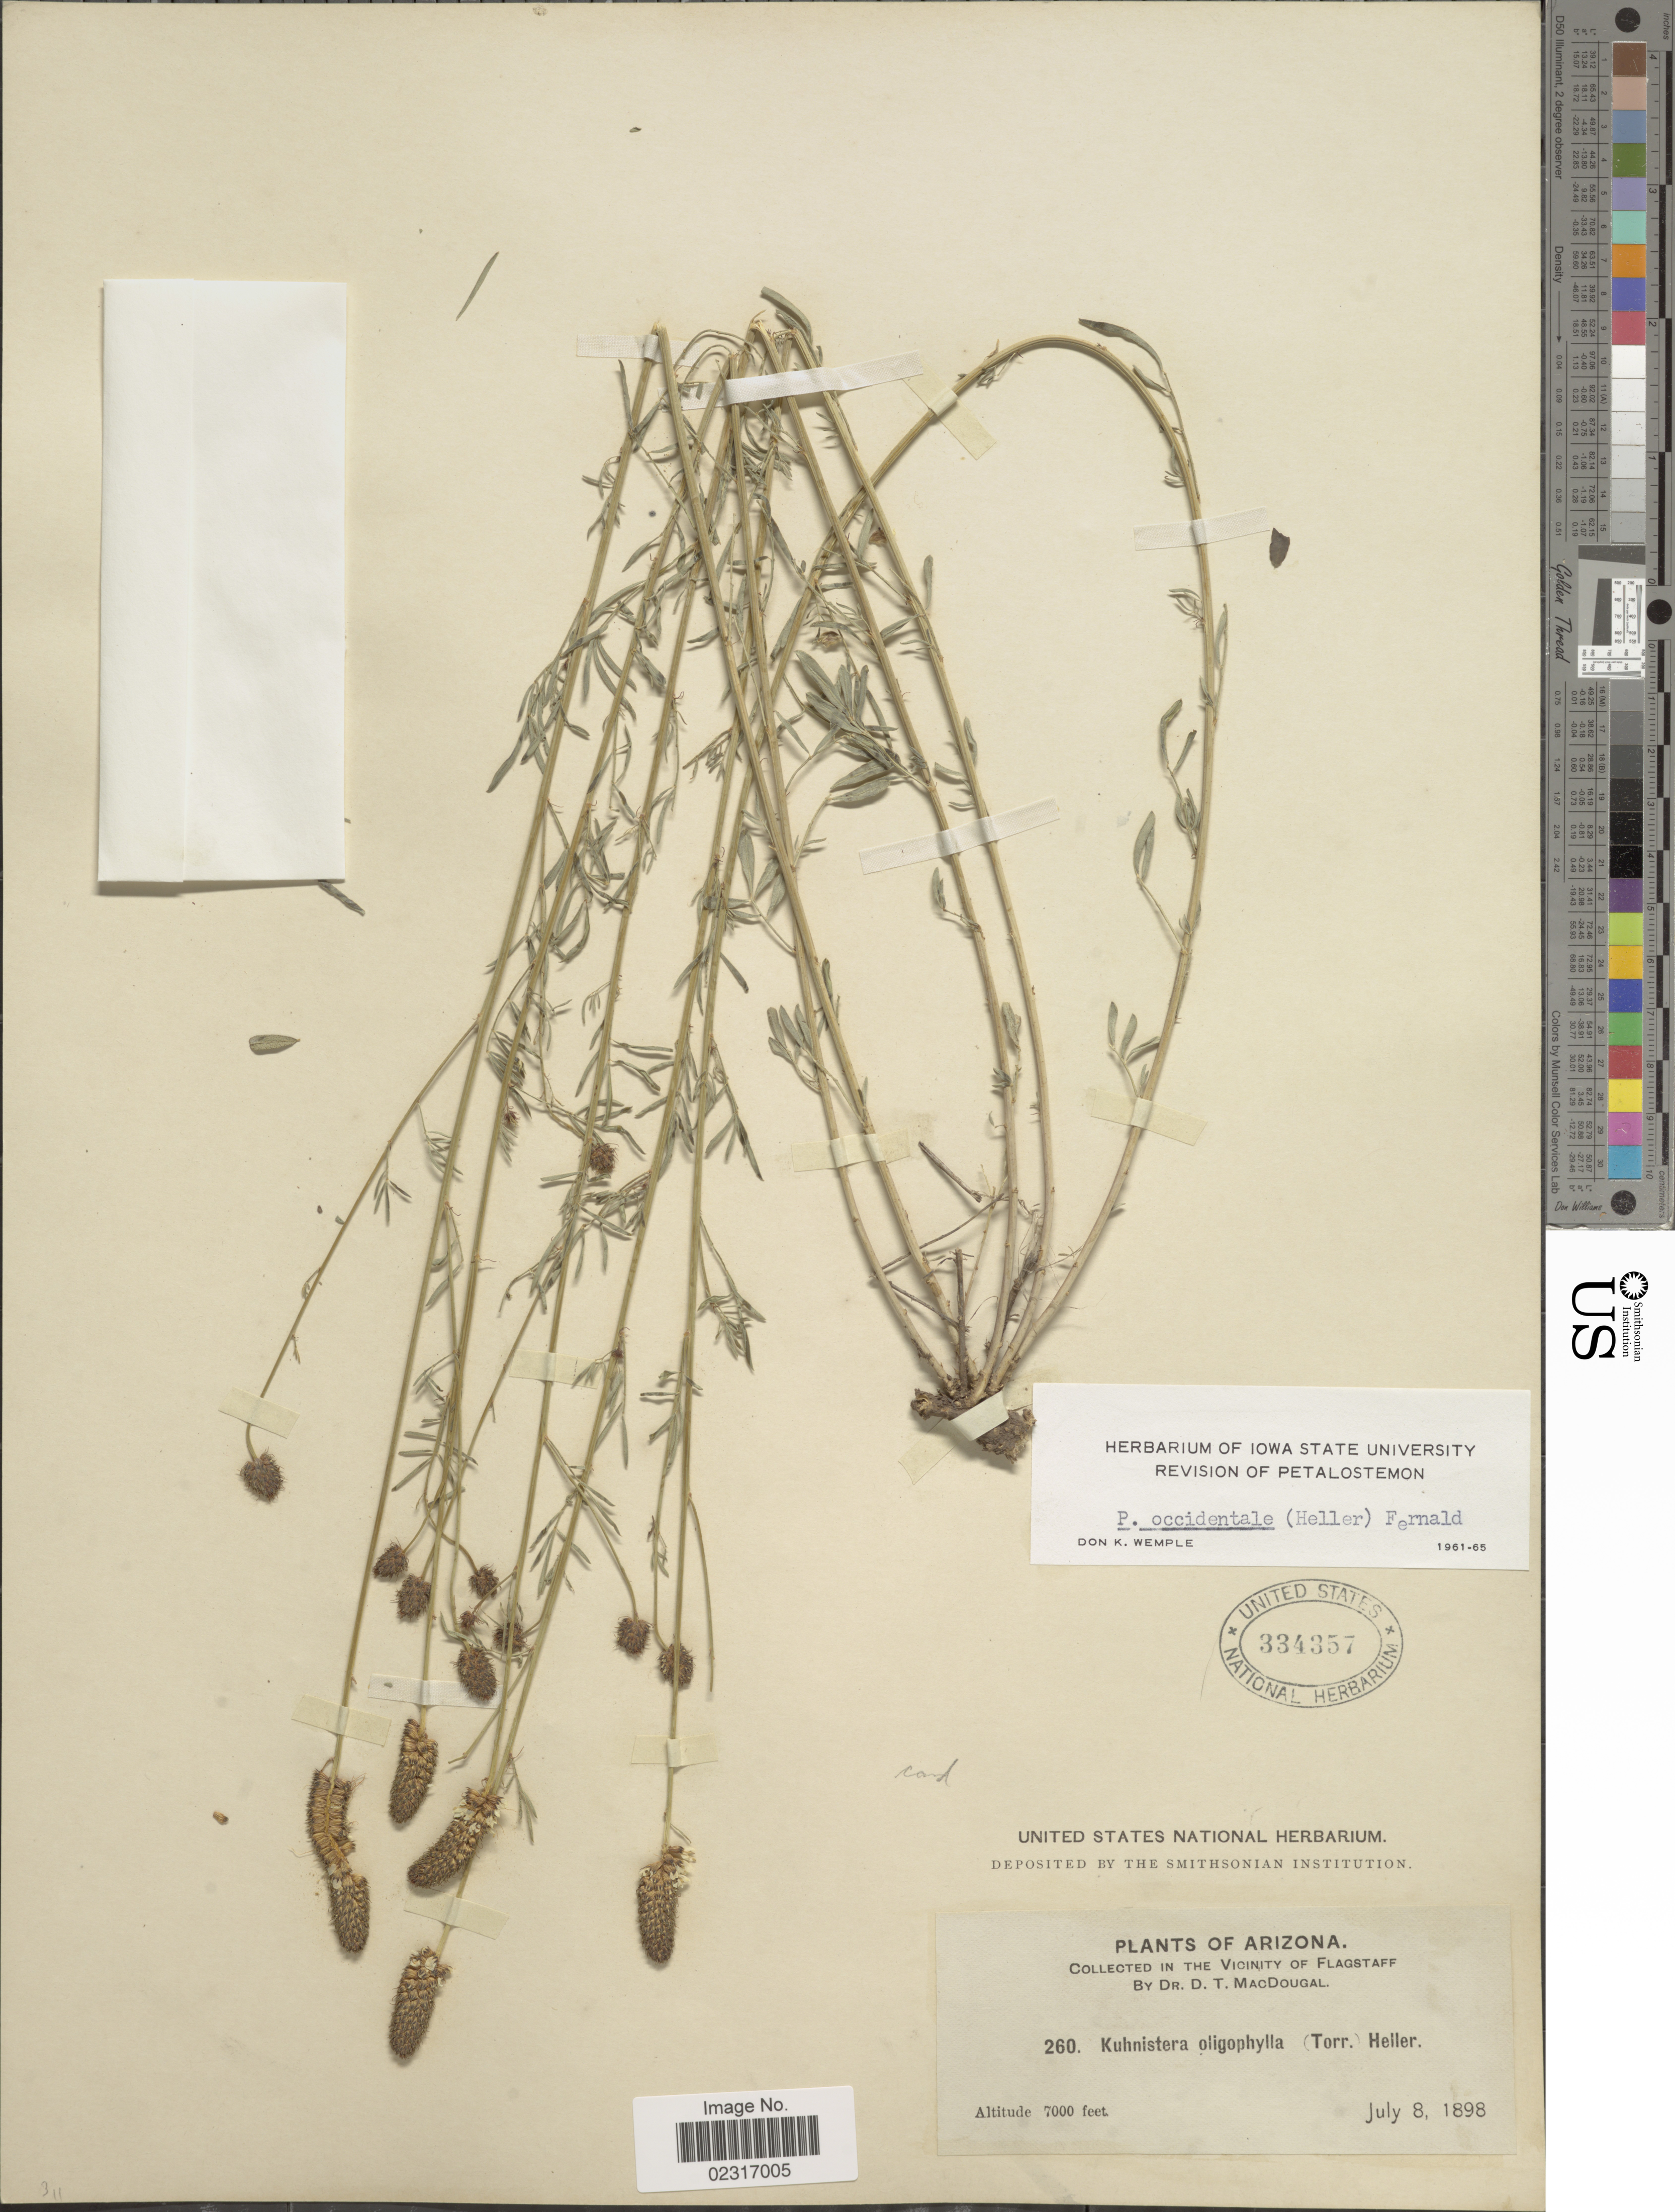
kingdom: Plantae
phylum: Tracheophyta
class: Magnoliopsida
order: Fabales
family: Fabaceae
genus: Dalea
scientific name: Dalea candida var. oligophylla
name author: (Torr) Shinners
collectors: D. T. MacDougal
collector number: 260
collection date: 1898-07-08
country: United States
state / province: Arizona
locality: The vicinity of Flagstaff.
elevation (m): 2134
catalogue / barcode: US 334357